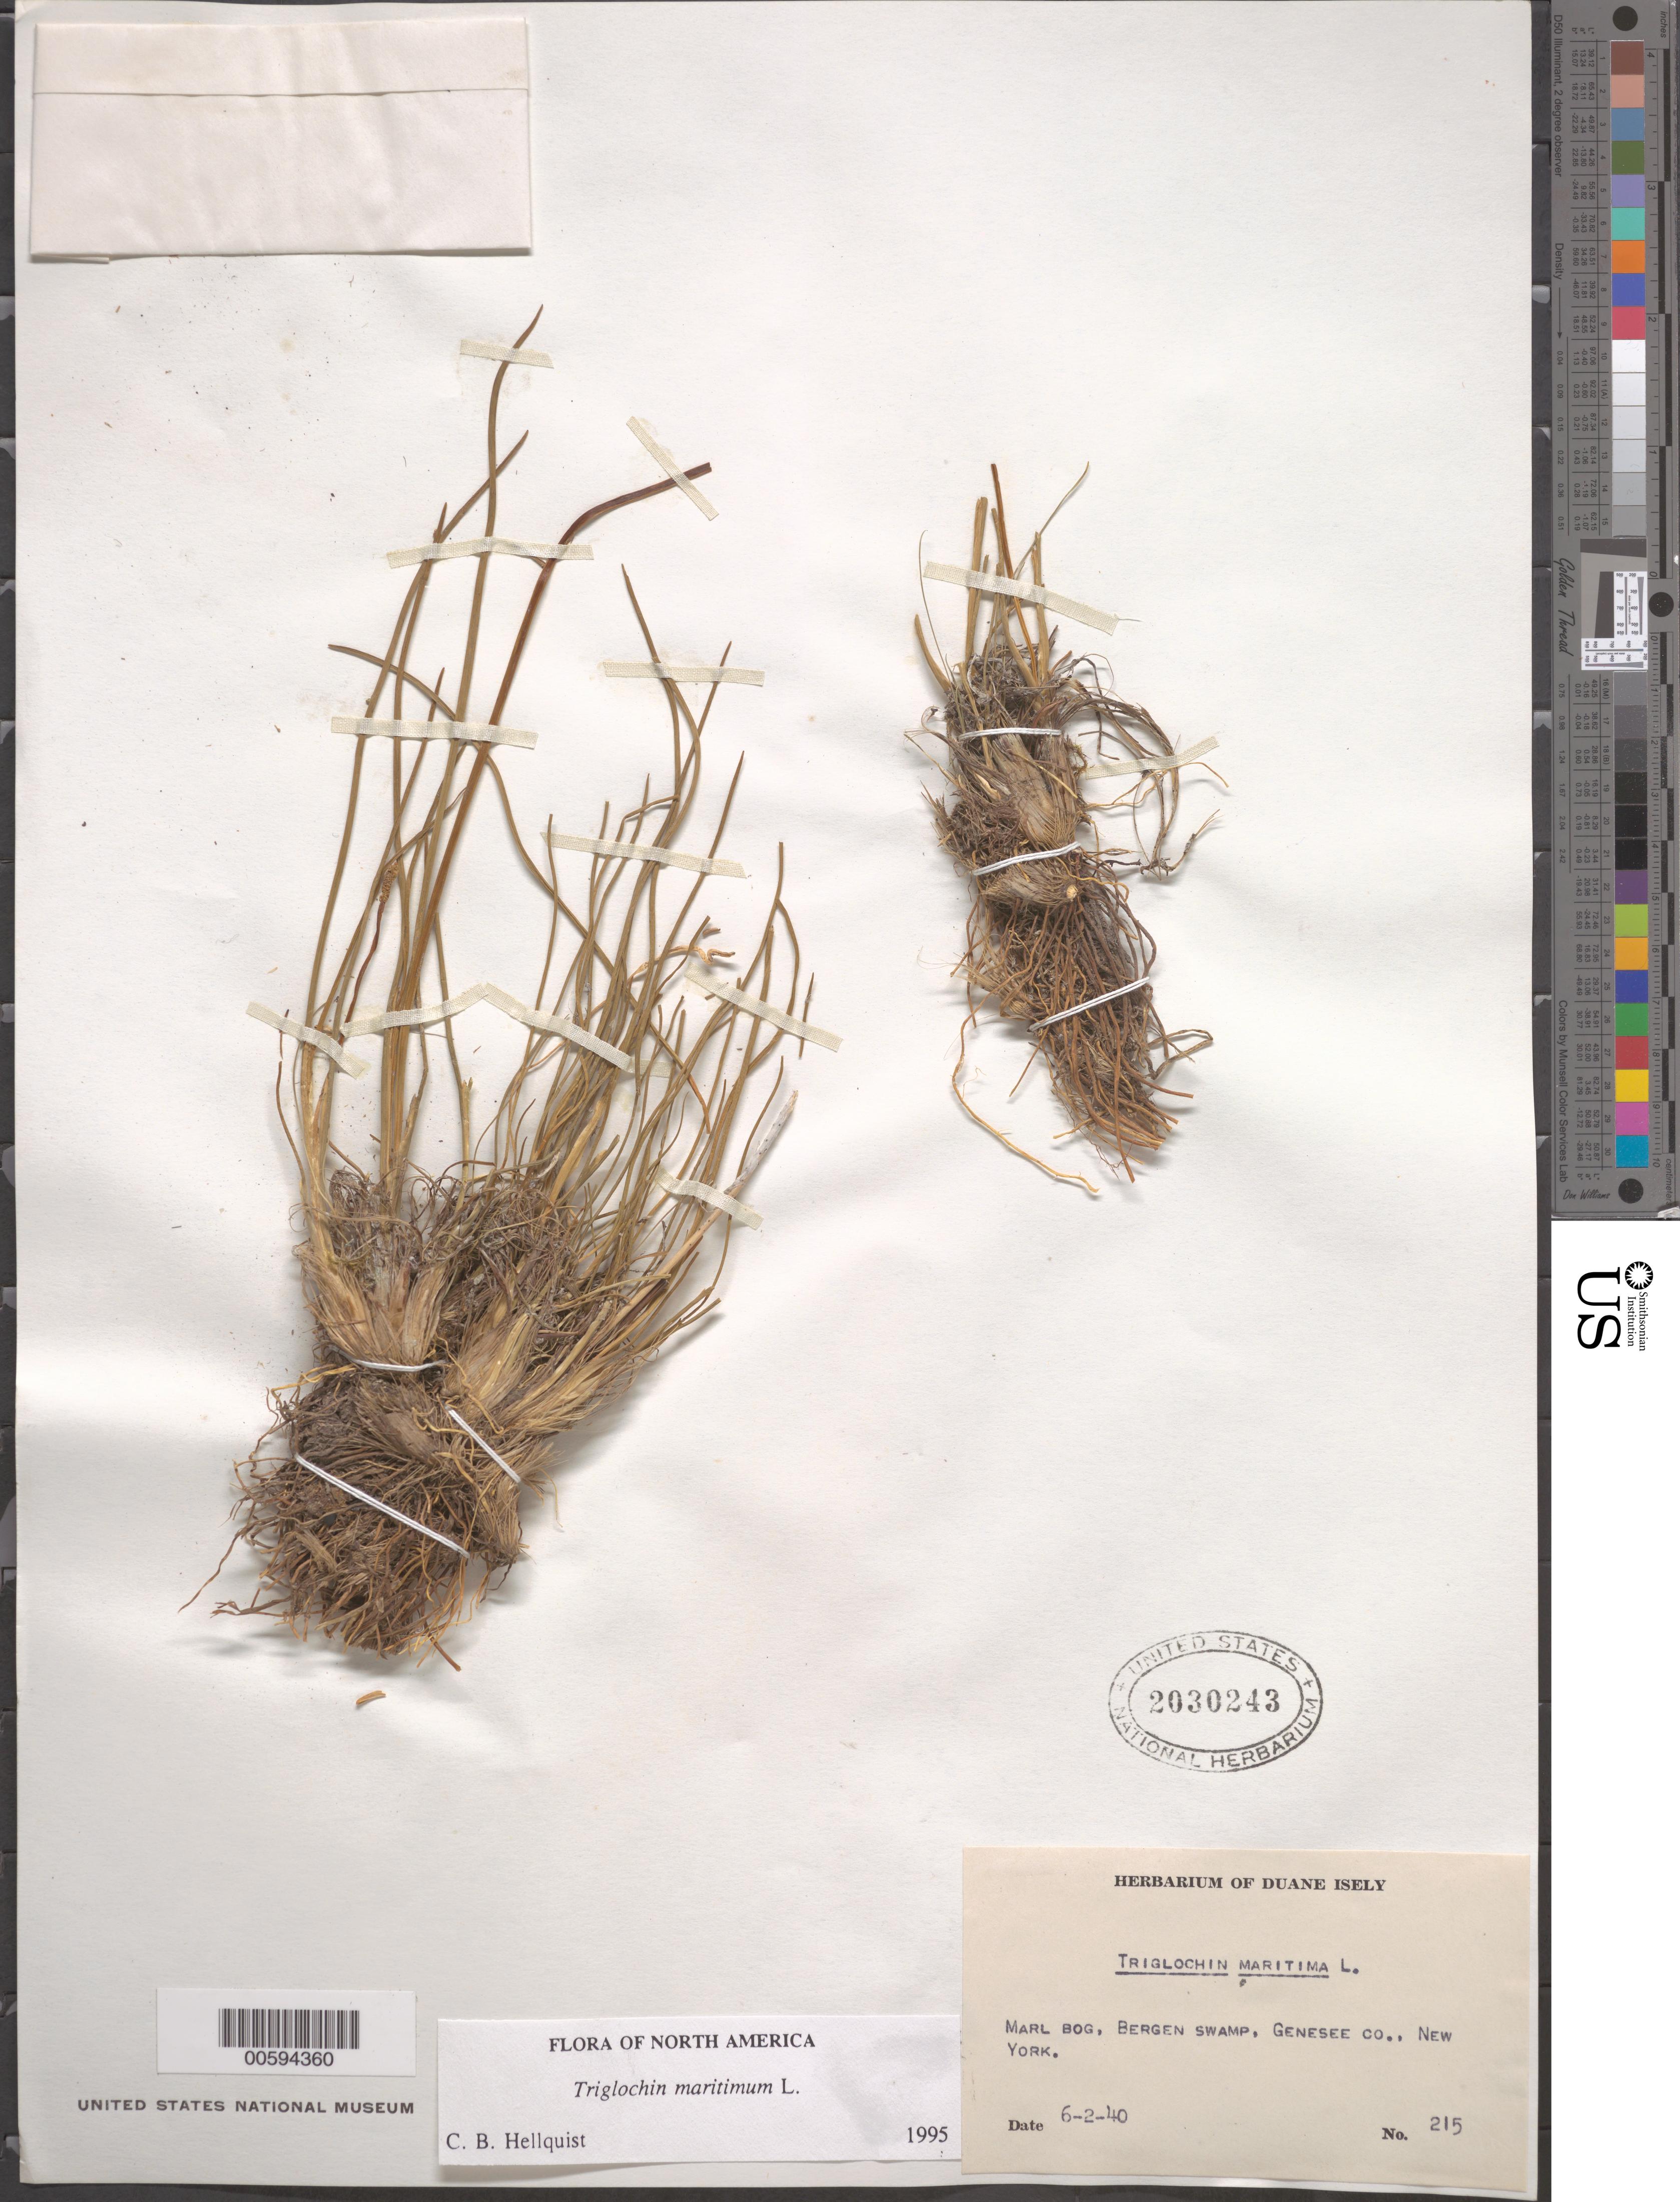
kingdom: Plantae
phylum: Tracheophyta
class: Liliopsida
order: Alismatales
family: Juncaginaceae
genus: Triglochin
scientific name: Triglochin maritima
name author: L.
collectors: D. Isely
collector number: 215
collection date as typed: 02 Jun 1940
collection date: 1940-06-02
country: United States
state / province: New York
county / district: Genesee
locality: Marl Bog, Bergen Swamp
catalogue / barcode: US 2030243